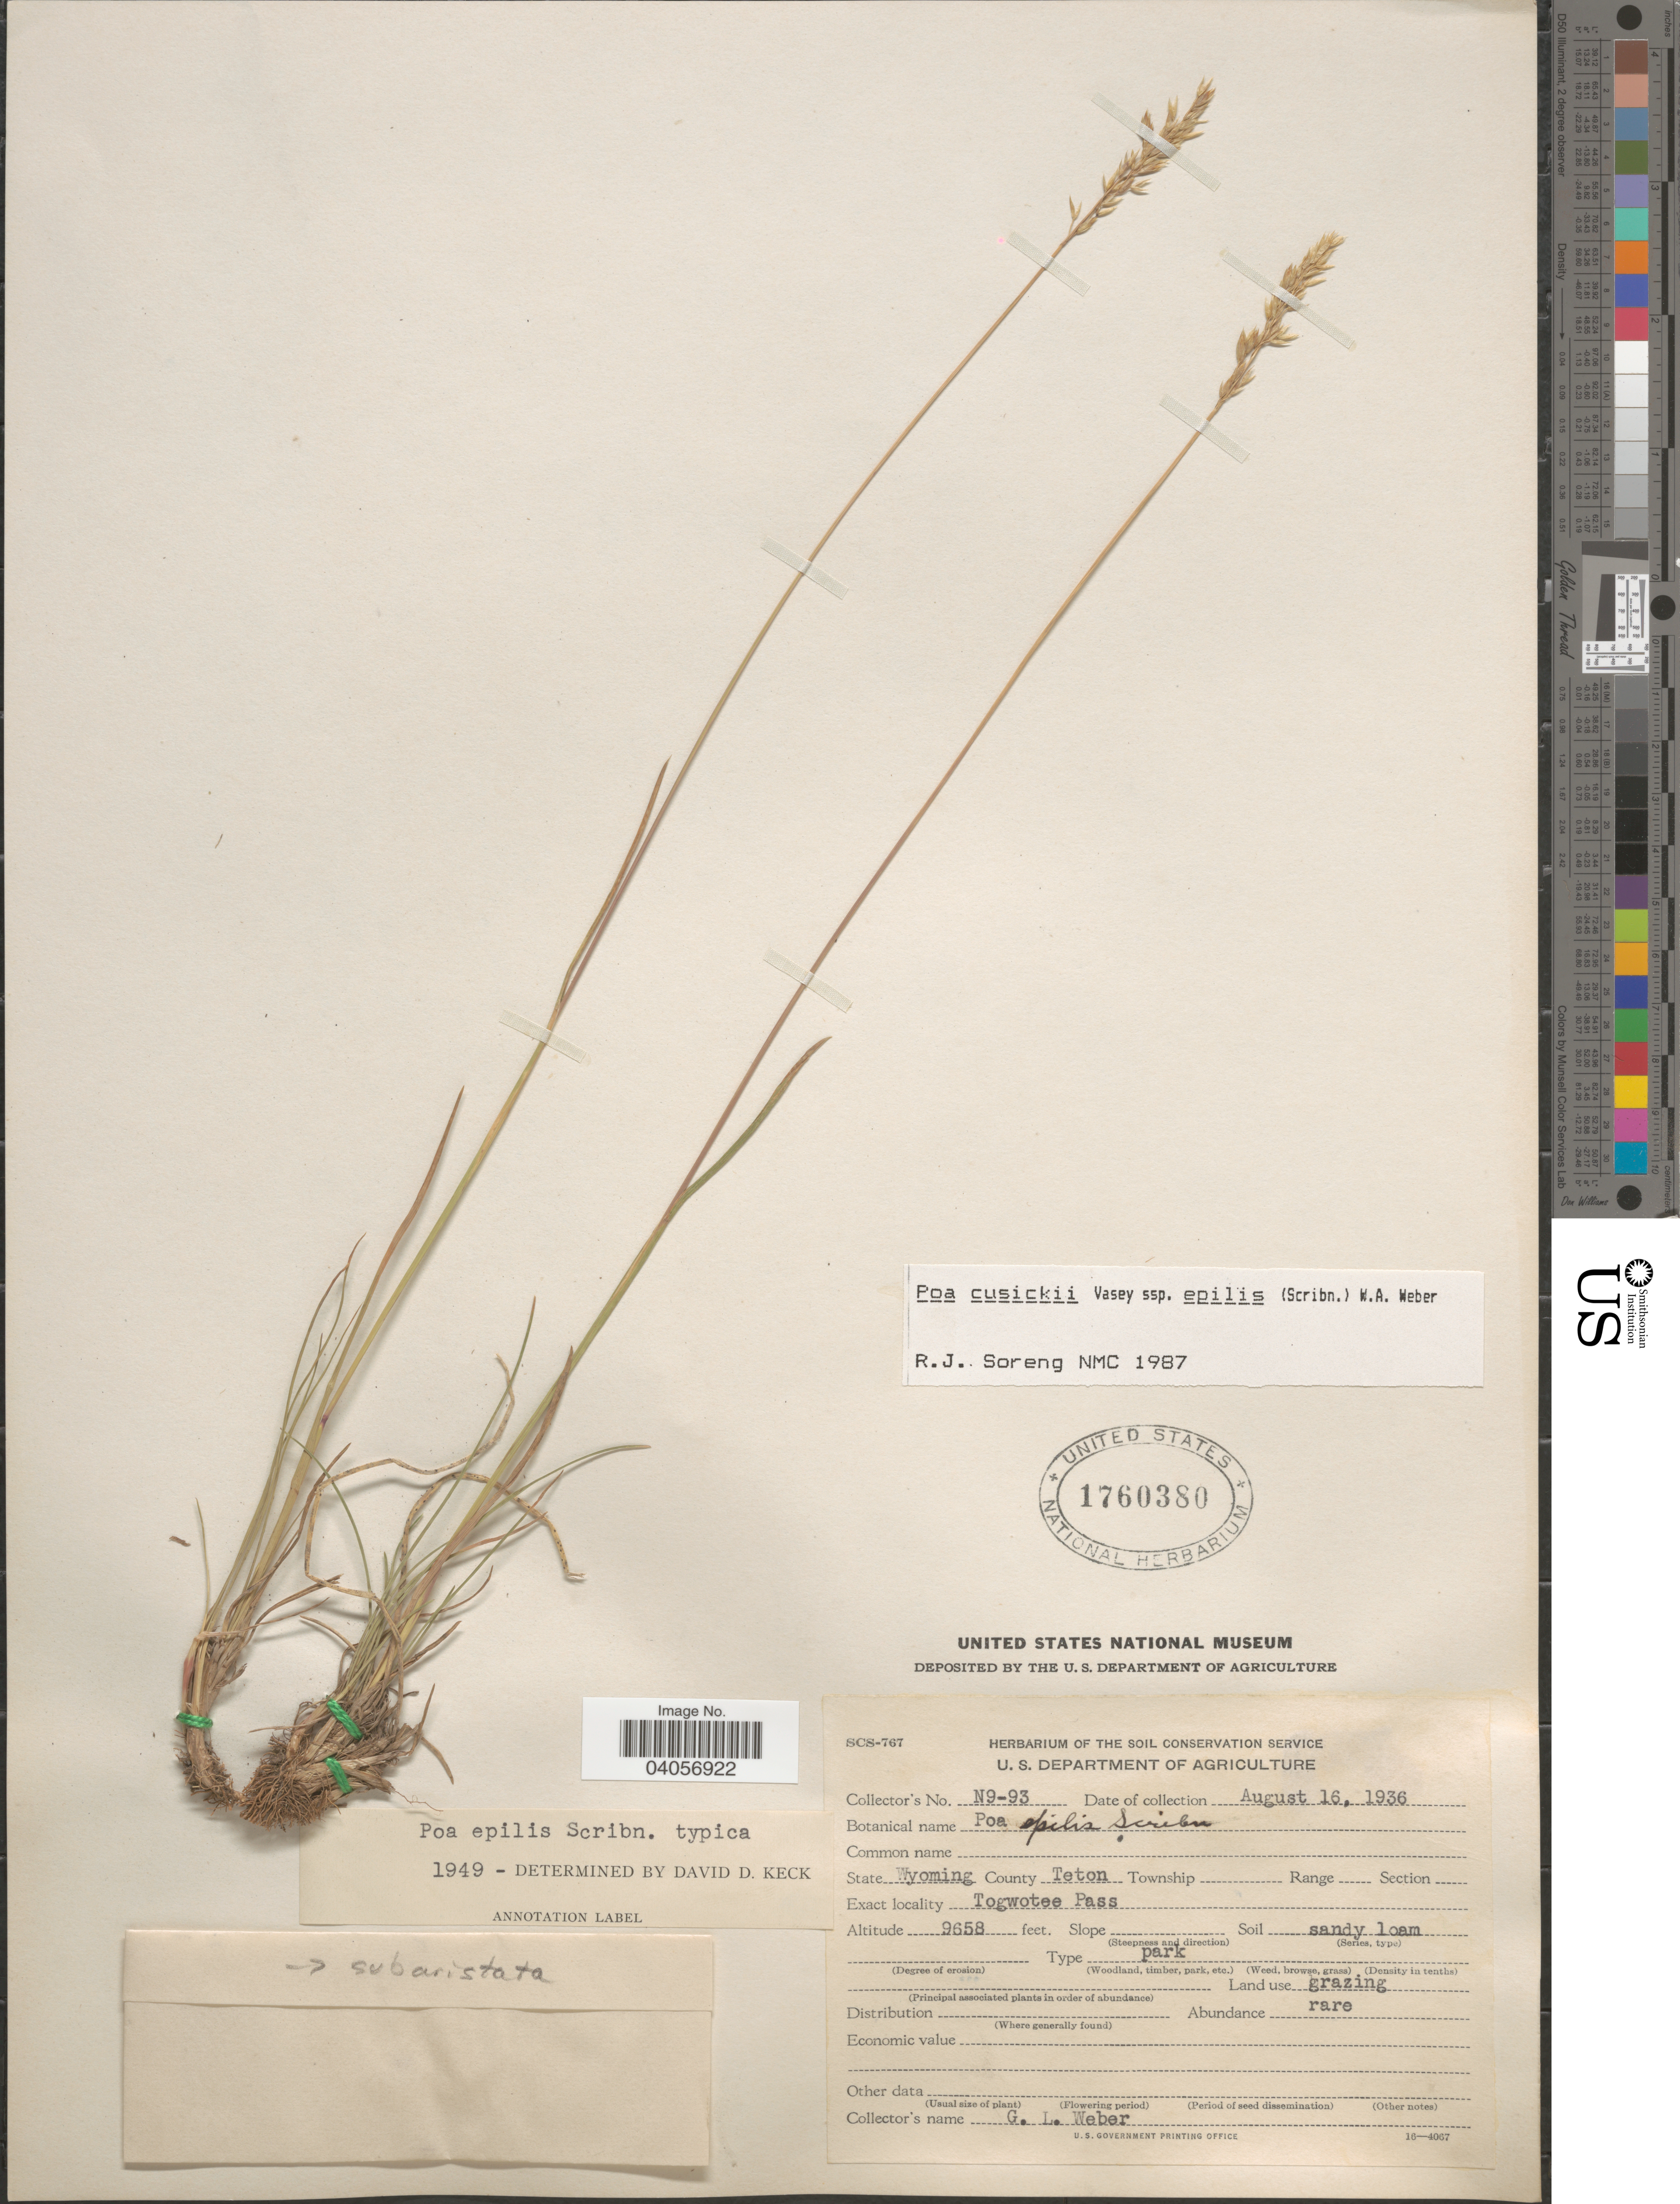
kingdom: Plantae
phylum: Tracheophyta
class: Liliopsida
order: Poales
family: Poaceae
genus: Poa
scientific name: Poa cusickii subsp. epilis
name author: (Scribn.) W.A. Weber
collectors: G. Weber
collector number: N9-93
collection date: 1936-08-16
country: United States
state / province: Wyoming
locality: County Teton. Togwotee Pass.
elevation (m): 2944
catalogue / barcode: US 1760380